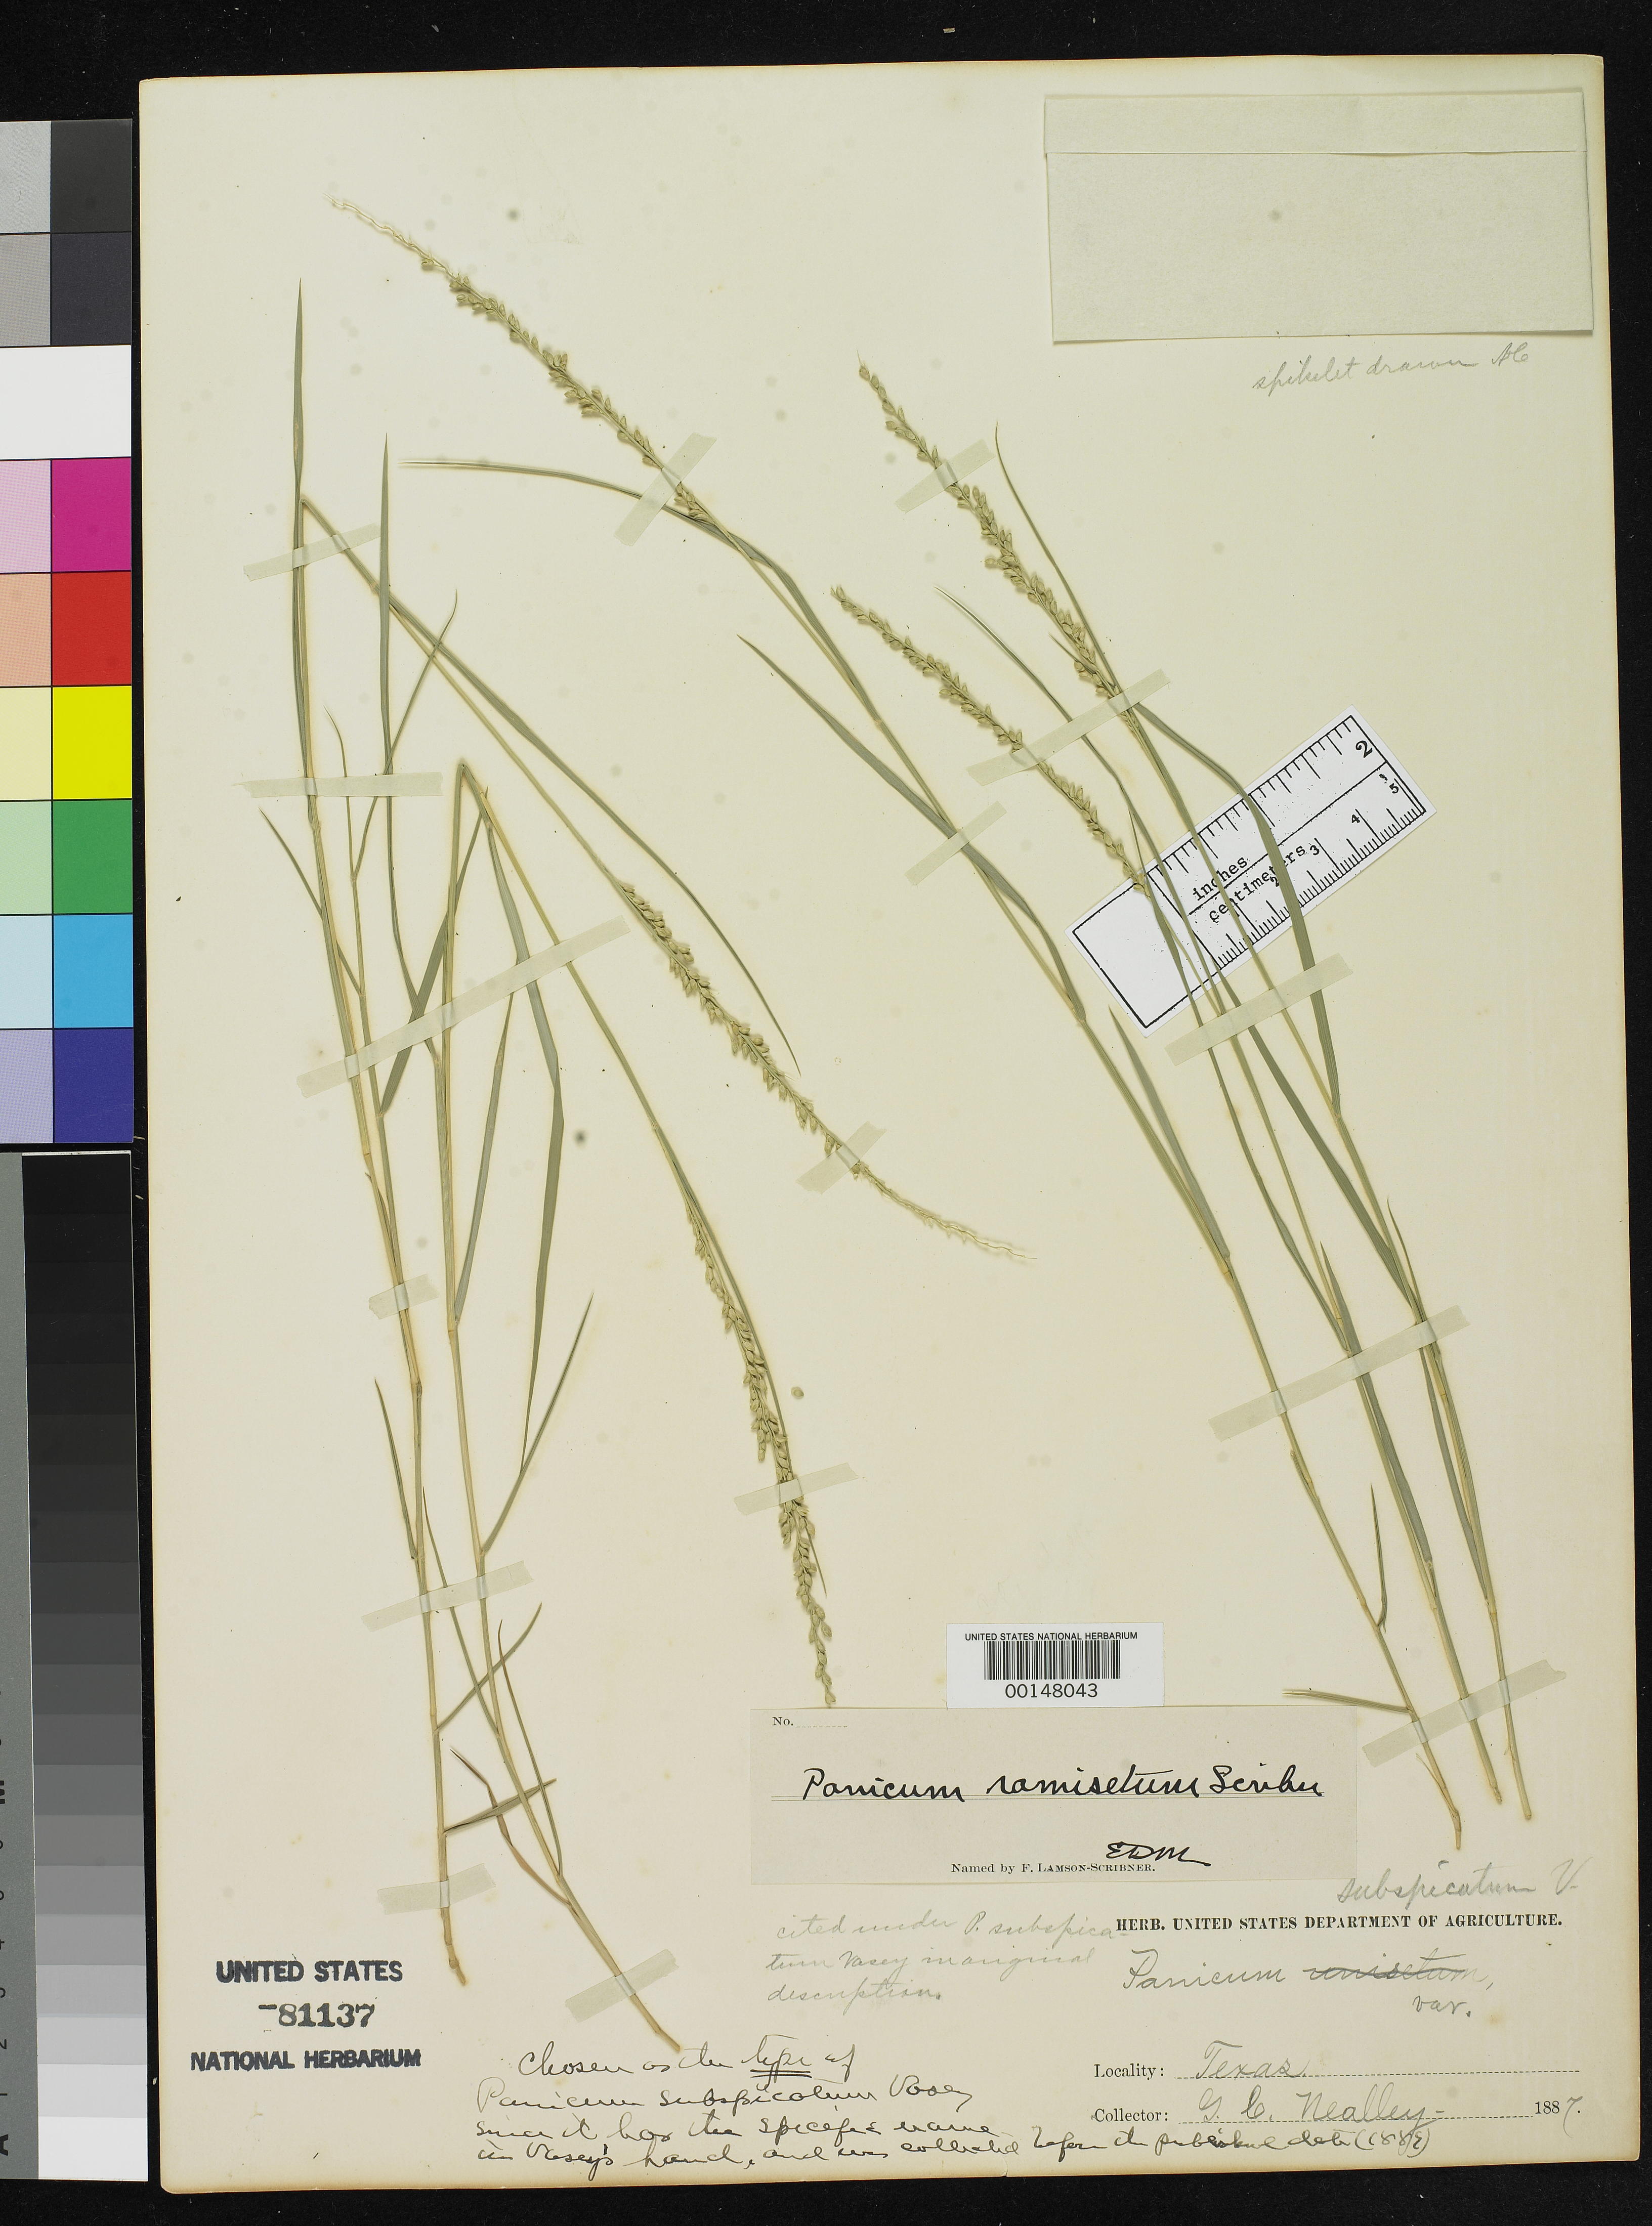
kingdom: Plantae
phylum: Tracheophyta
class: Liliopsida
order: Poales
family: Poaceae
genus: Panicum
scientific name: Panicum subspicatum Vasey, nom. illeg.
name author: Vasey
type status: Lectotype; Syntype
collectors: G. C. Nealley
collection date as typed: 1887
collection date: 1887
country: United States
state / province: Texas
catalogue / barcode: US 81137